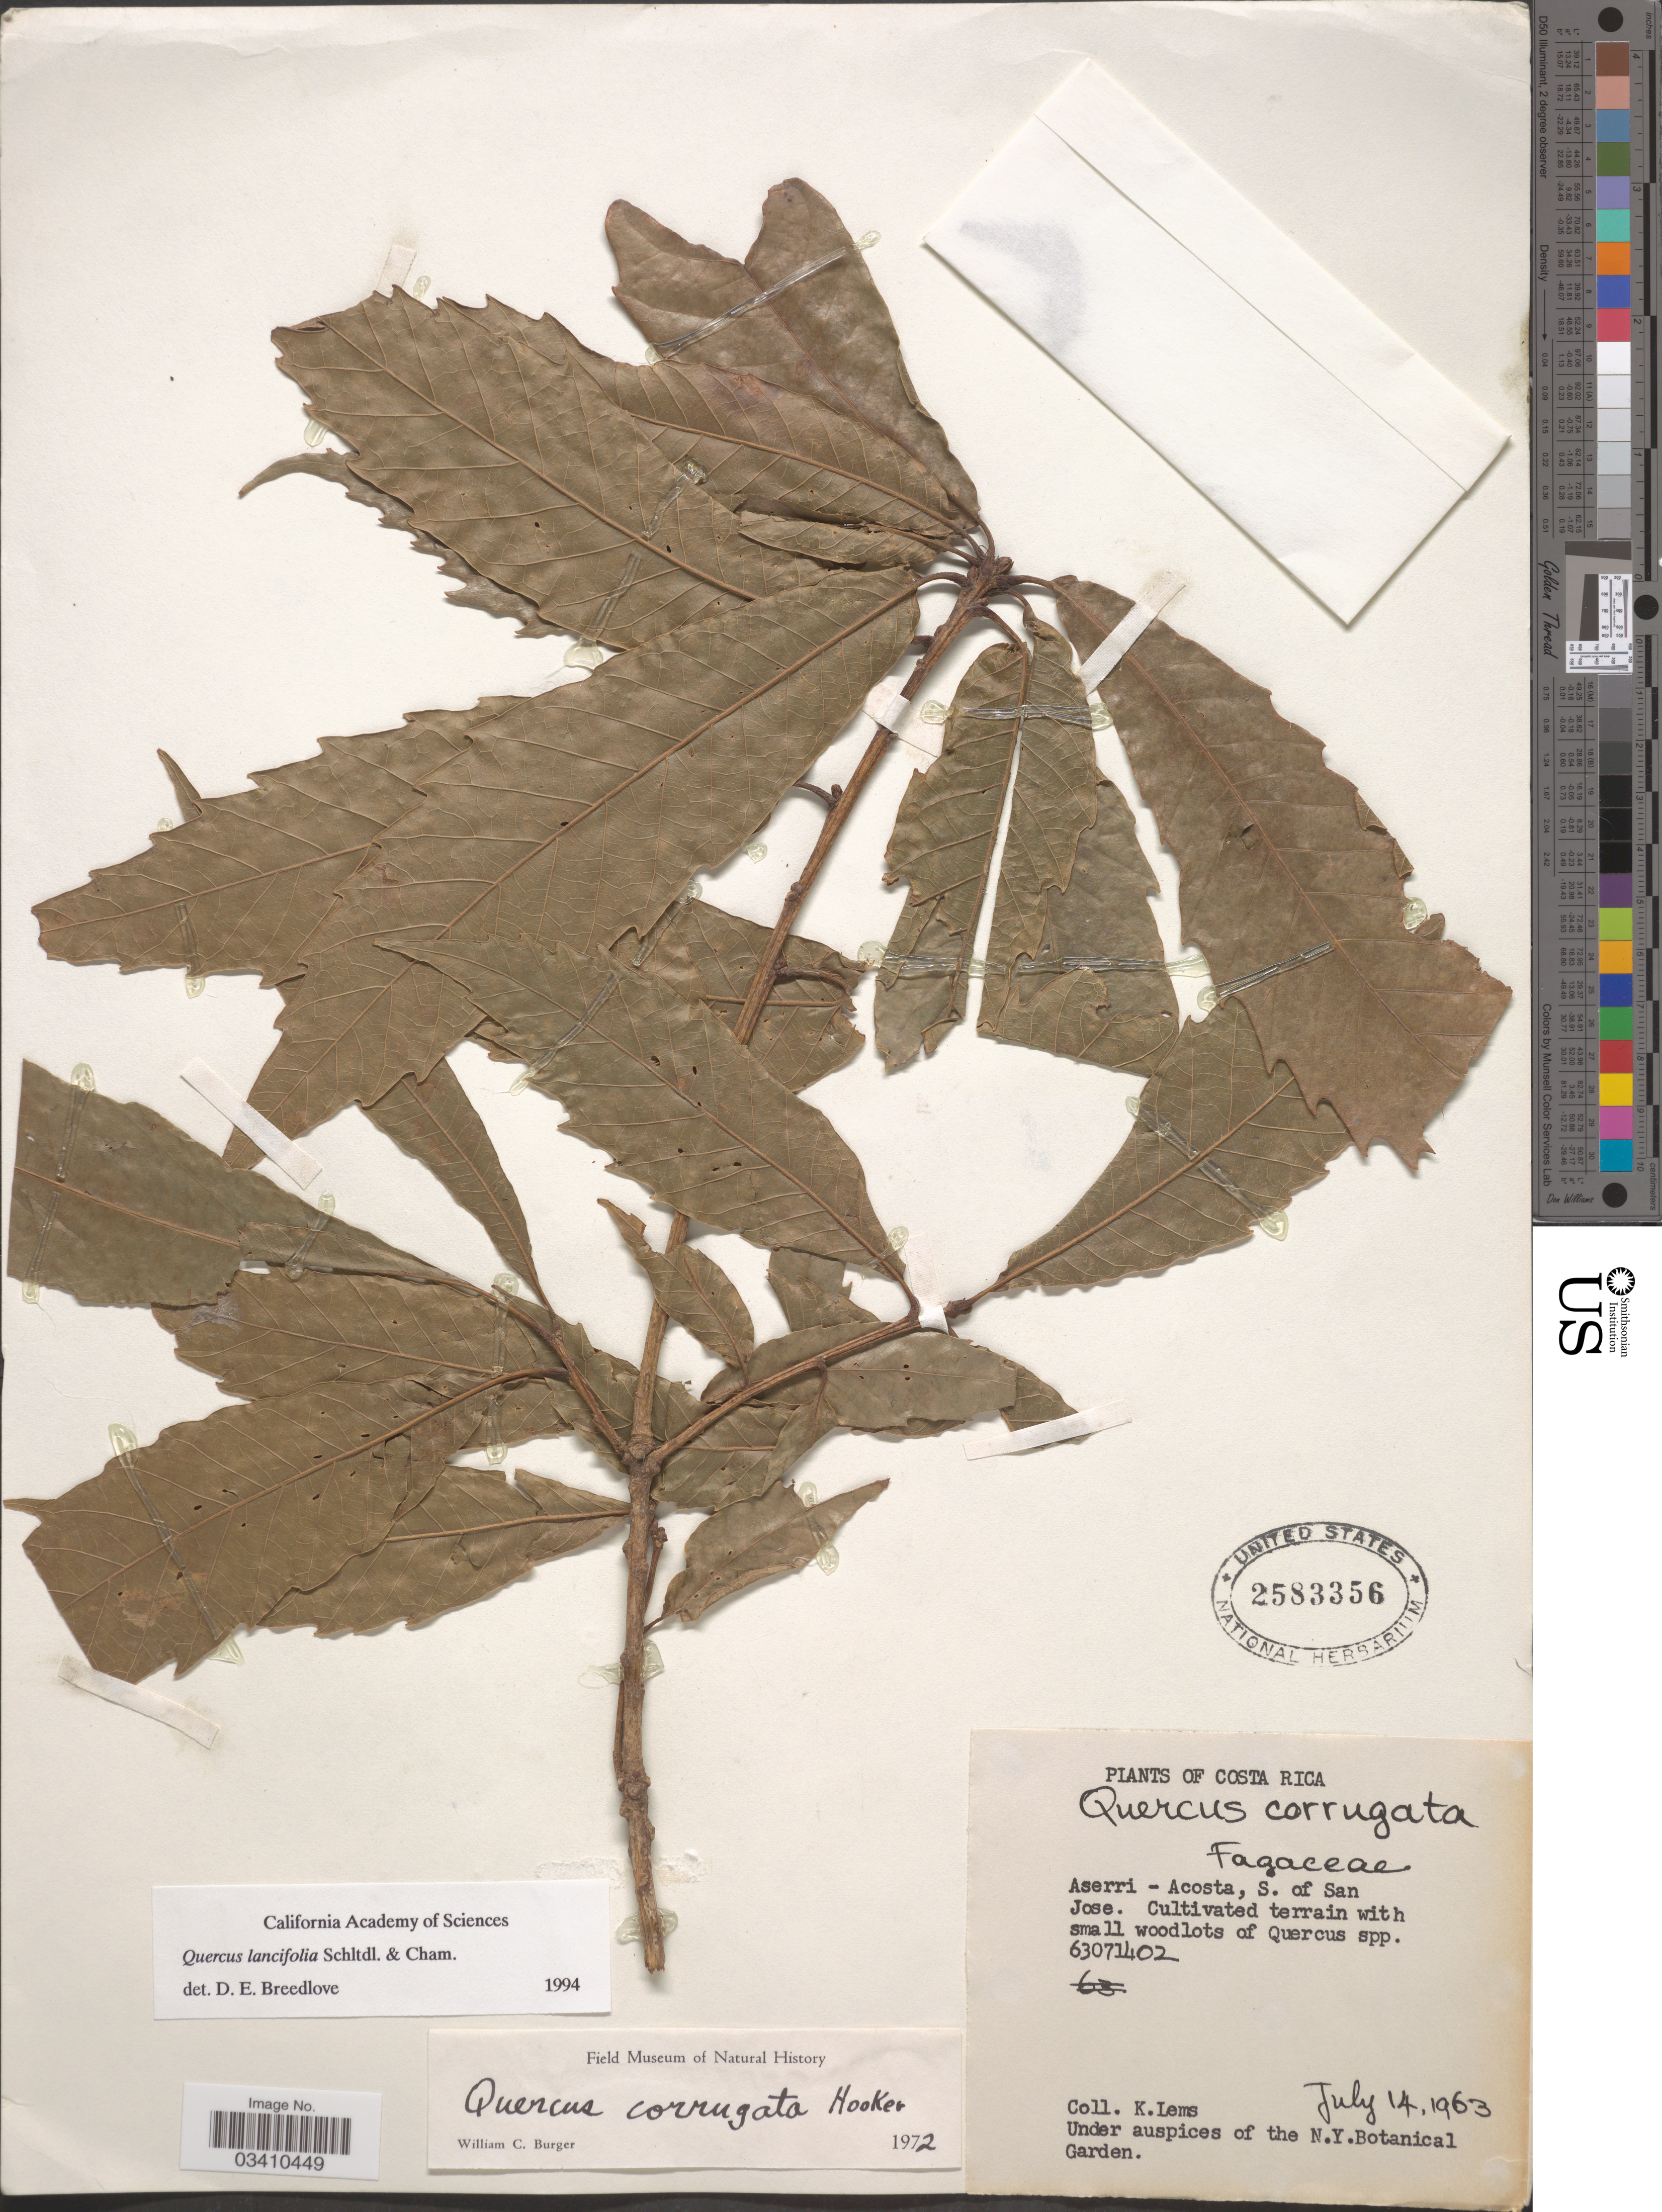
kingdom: Plantae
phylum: Tracheophyta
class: Magnoliopsida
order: Fagales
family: Fagaceae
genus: Quercus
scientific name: Quercus lancifolia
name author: Schltdl. & Cham.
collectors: K. Lems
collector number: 63071402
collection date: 1963-07-14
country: Costa Rica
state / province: San José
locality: Aserri - Acosta, S. of San Jose. Cultivated terrain.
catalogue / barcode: US 2583356